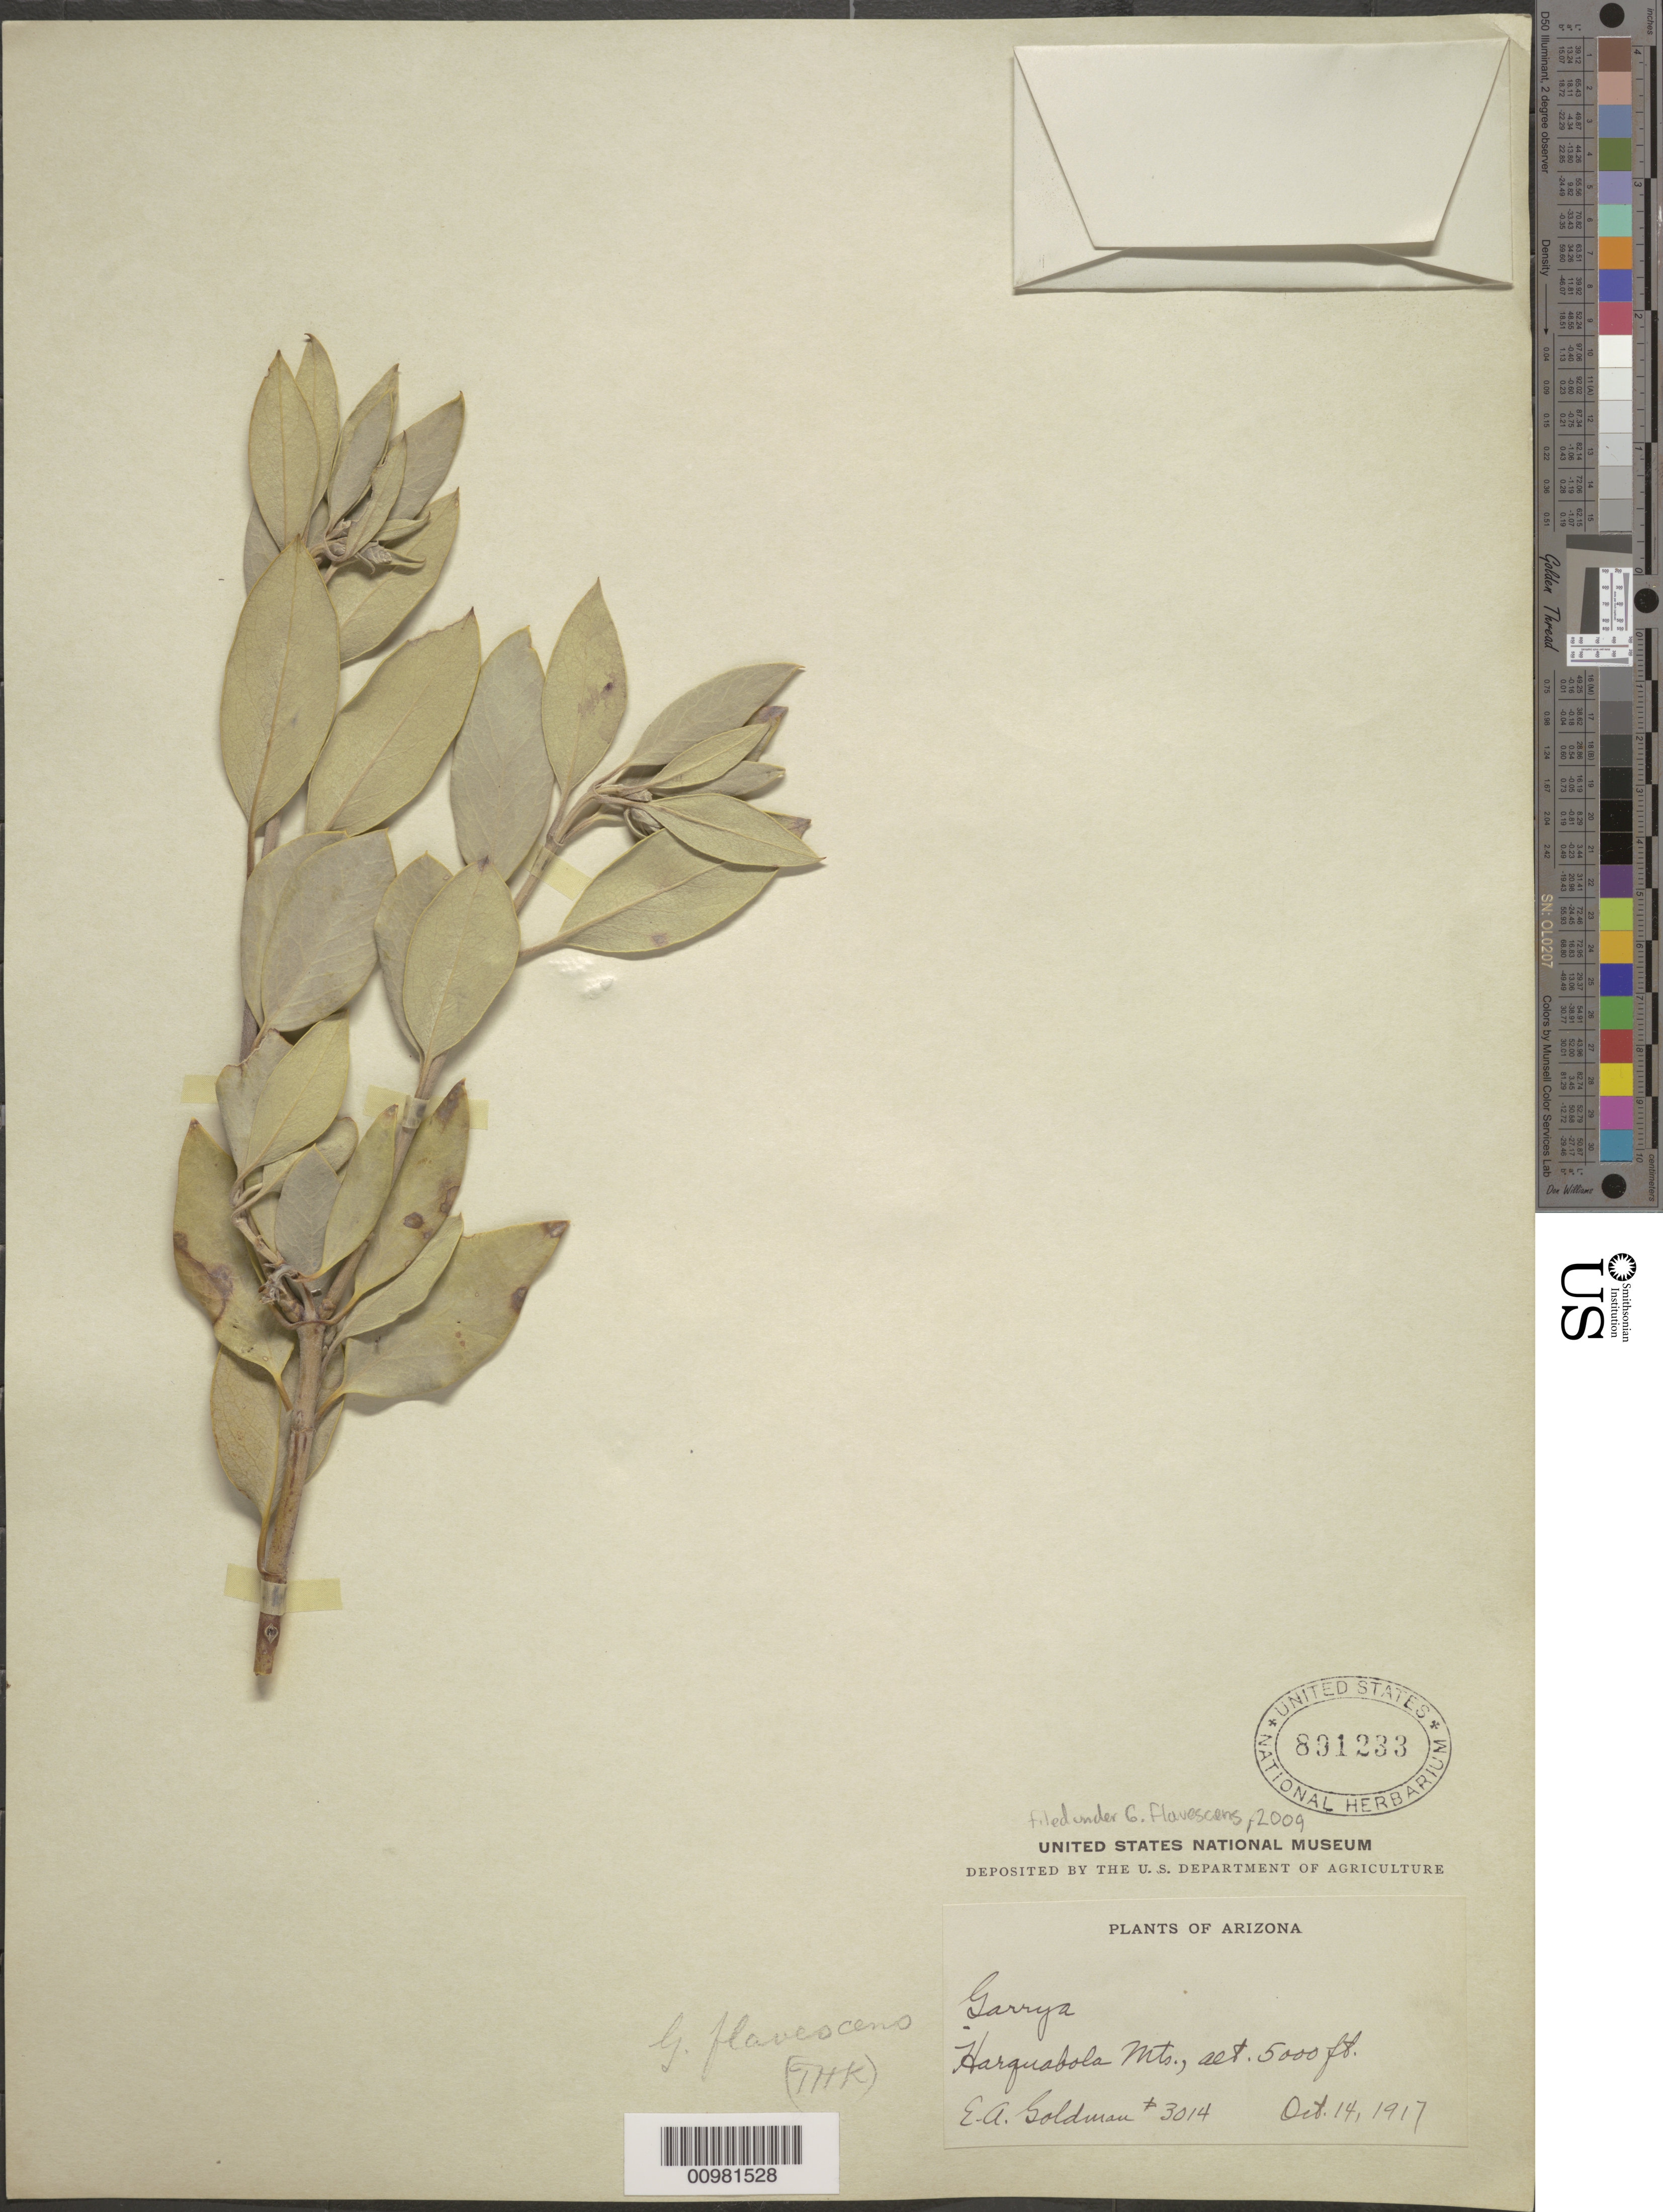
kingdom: Plantae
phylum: Tracheophyta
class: Magnoliopsida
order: Garryales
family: Garryaceae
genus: Garrya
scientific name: Garrya flavescens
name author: S. Watson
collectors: E. A. Goldman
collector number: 3014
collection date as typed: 14 Oct 1917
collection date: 1917-10-14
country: United States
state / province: Arizona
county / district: La Paz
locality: Harquahala Mts.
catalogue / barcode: US 831233